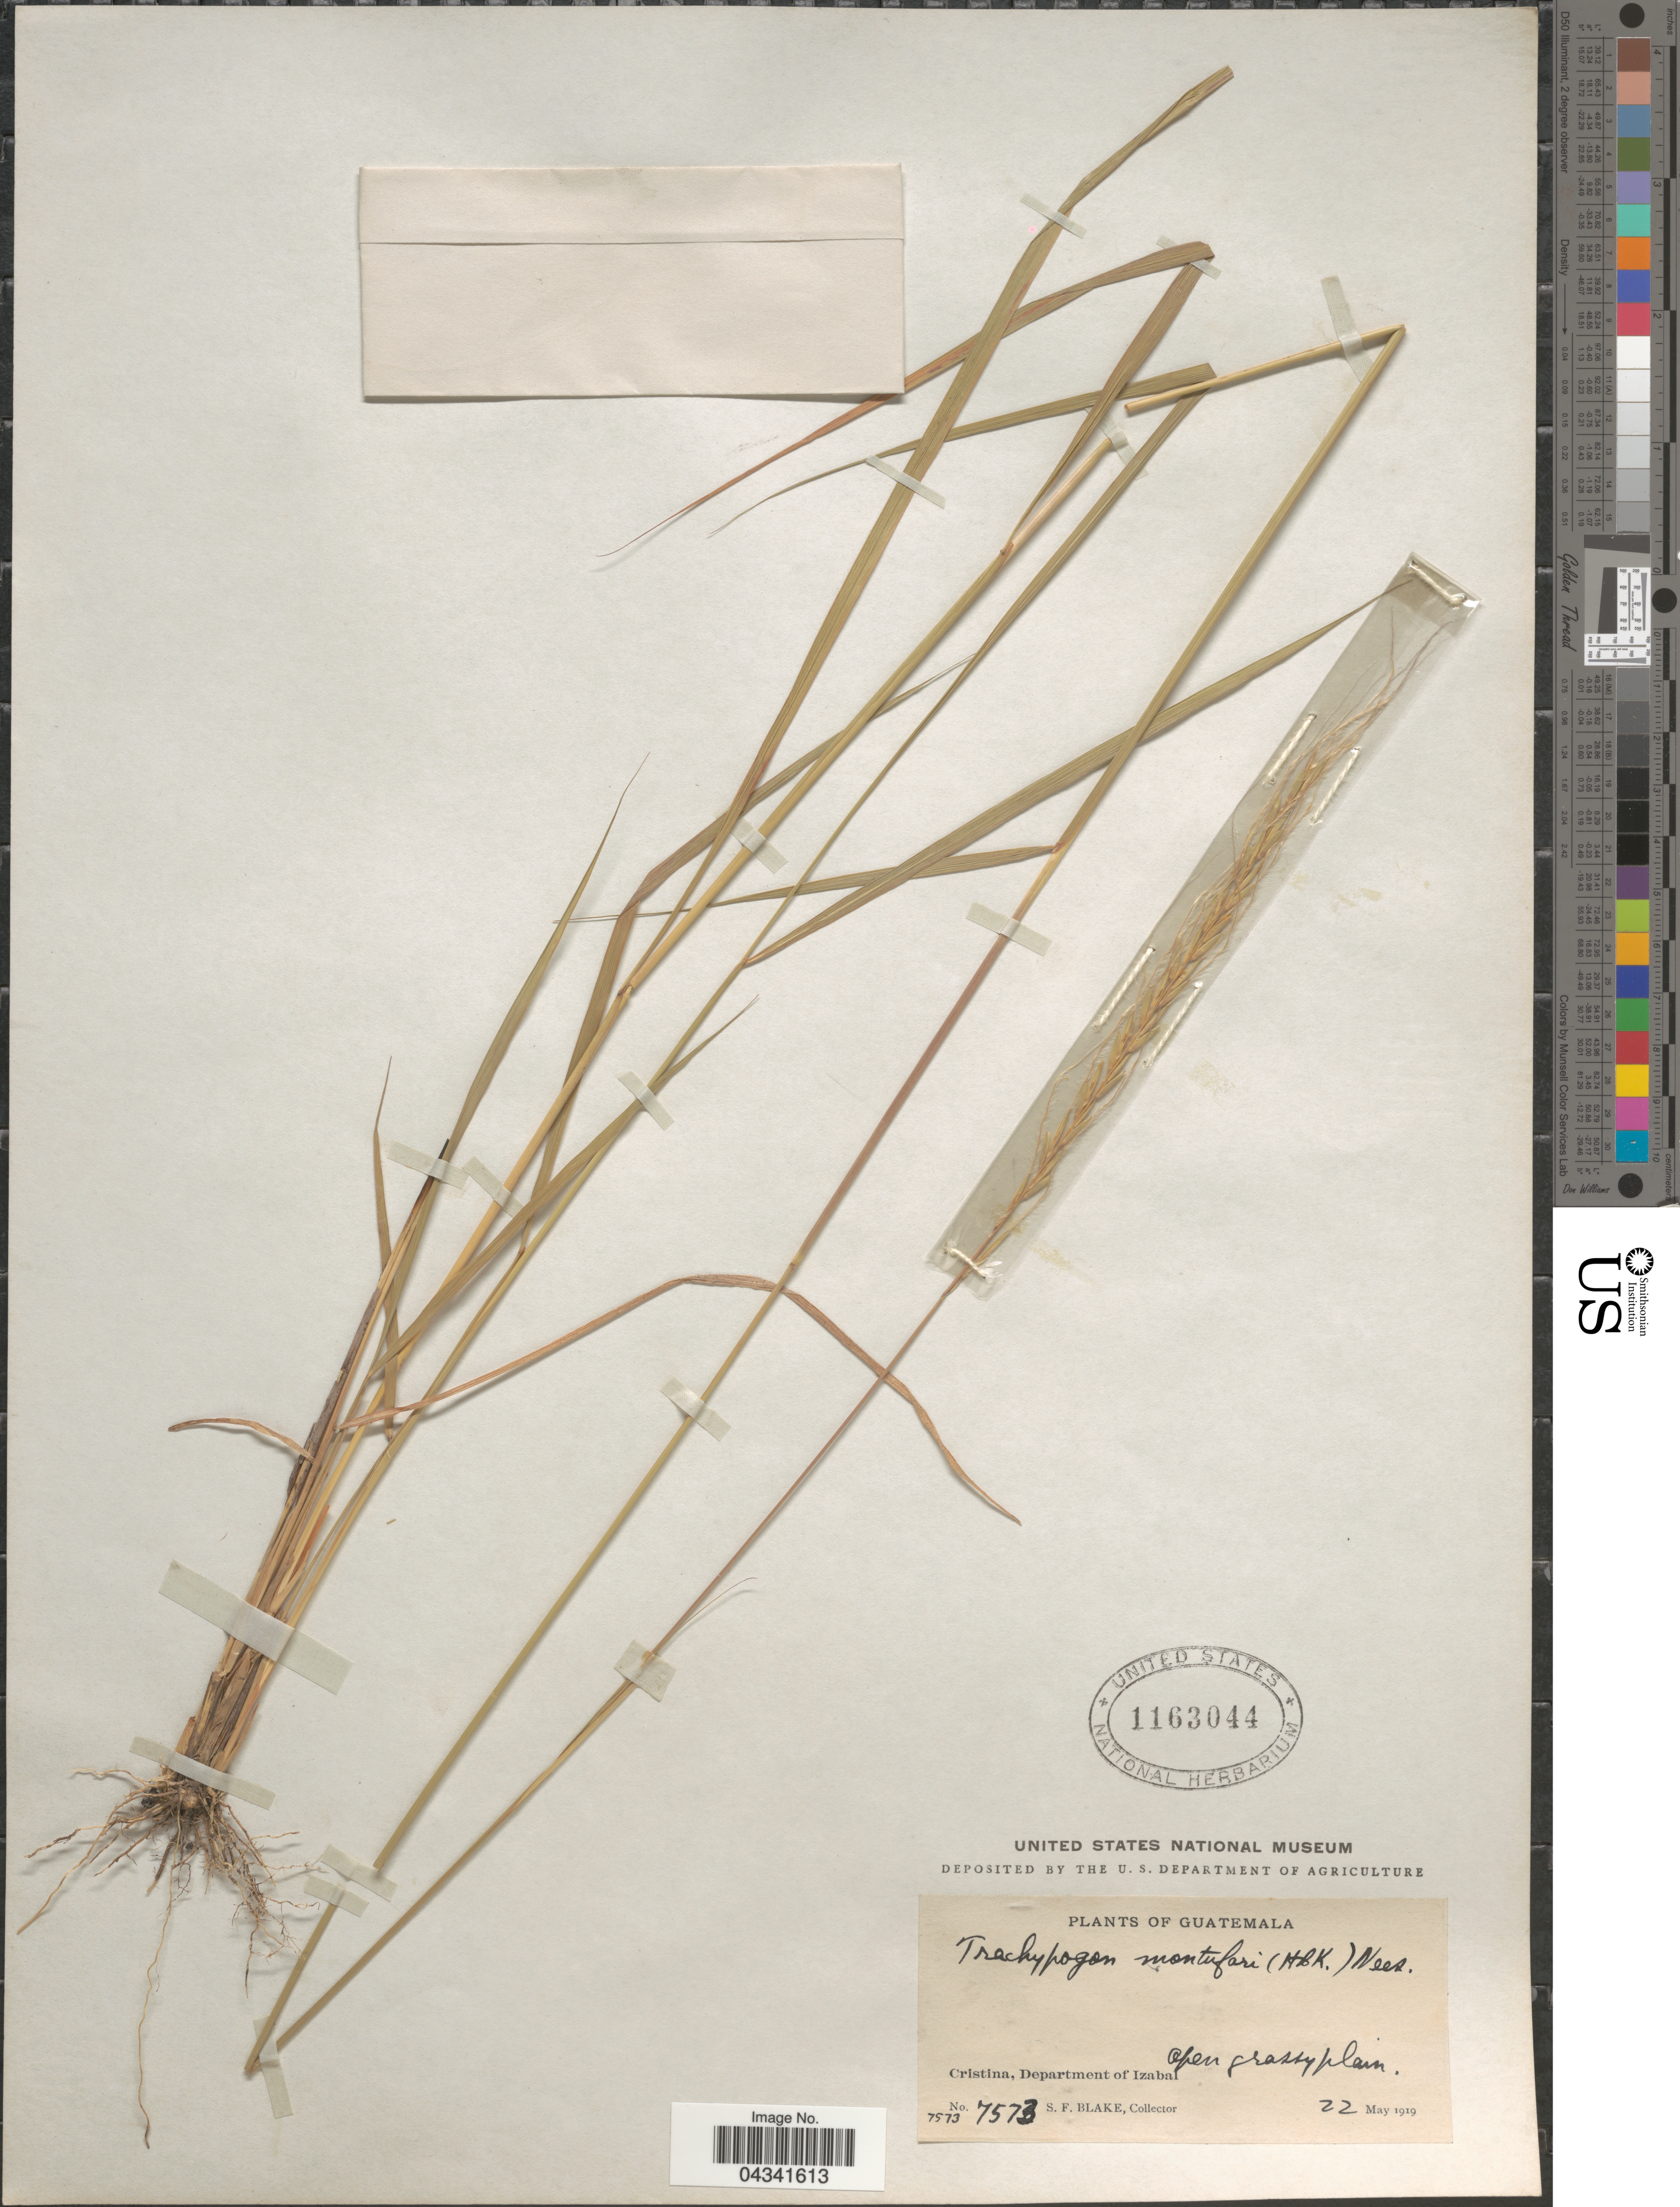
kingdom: Plantae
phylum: Tracheophyta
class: Liliopsida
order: Poales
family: Poaceae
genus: Trachypogon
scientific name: Trachypogon spicatus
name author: (L. f.) Kuntze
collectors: S. Blake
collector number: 7573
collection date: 1919-05-22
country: Guatemala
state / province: Izabal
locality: Cristina, Department of Izabal.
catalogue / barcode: US 1163044